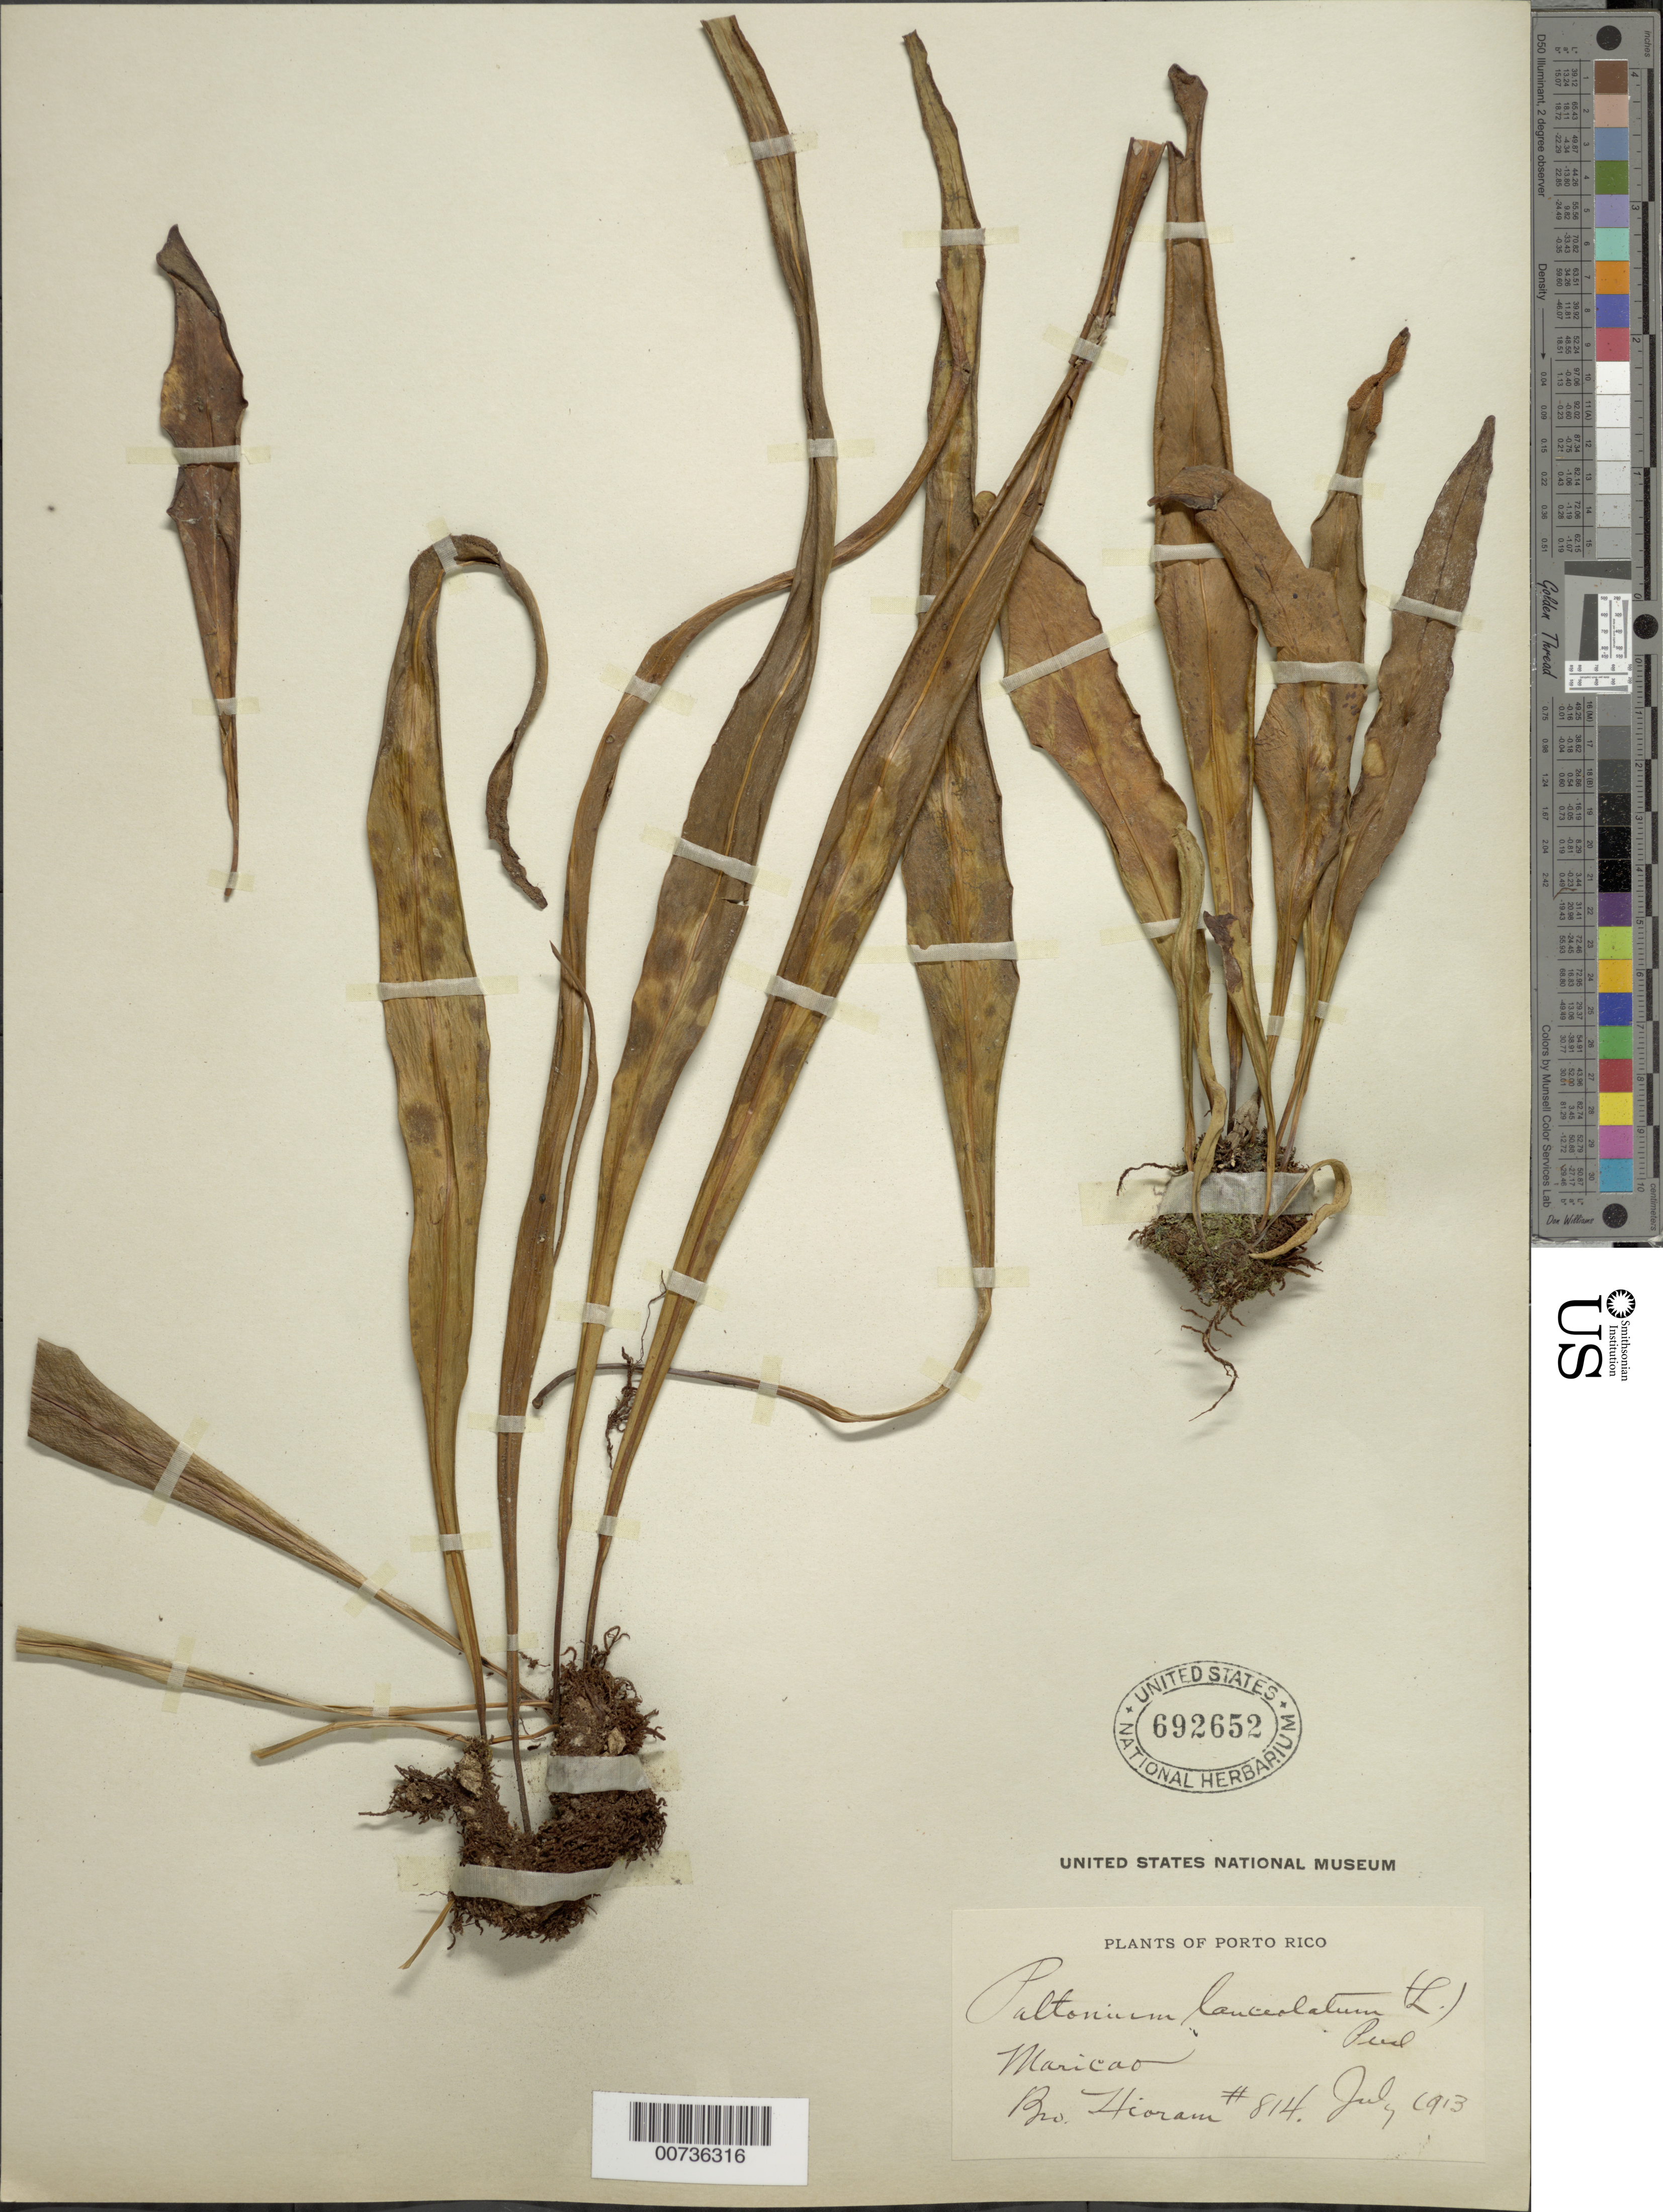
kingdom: Plantae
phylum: Tracheophyta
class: Polypodiopsida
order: Polypodiales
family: Polypodiaceae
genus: Pleopeltis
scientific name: Pleopeltis marginata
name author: A.R. Sm. & Tejero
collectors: Bro. Hioram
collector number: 814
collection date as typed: Jul 1913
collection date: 1913-07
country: Puerto Rico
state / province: Maricao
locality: Maricao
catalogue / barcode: US 692652